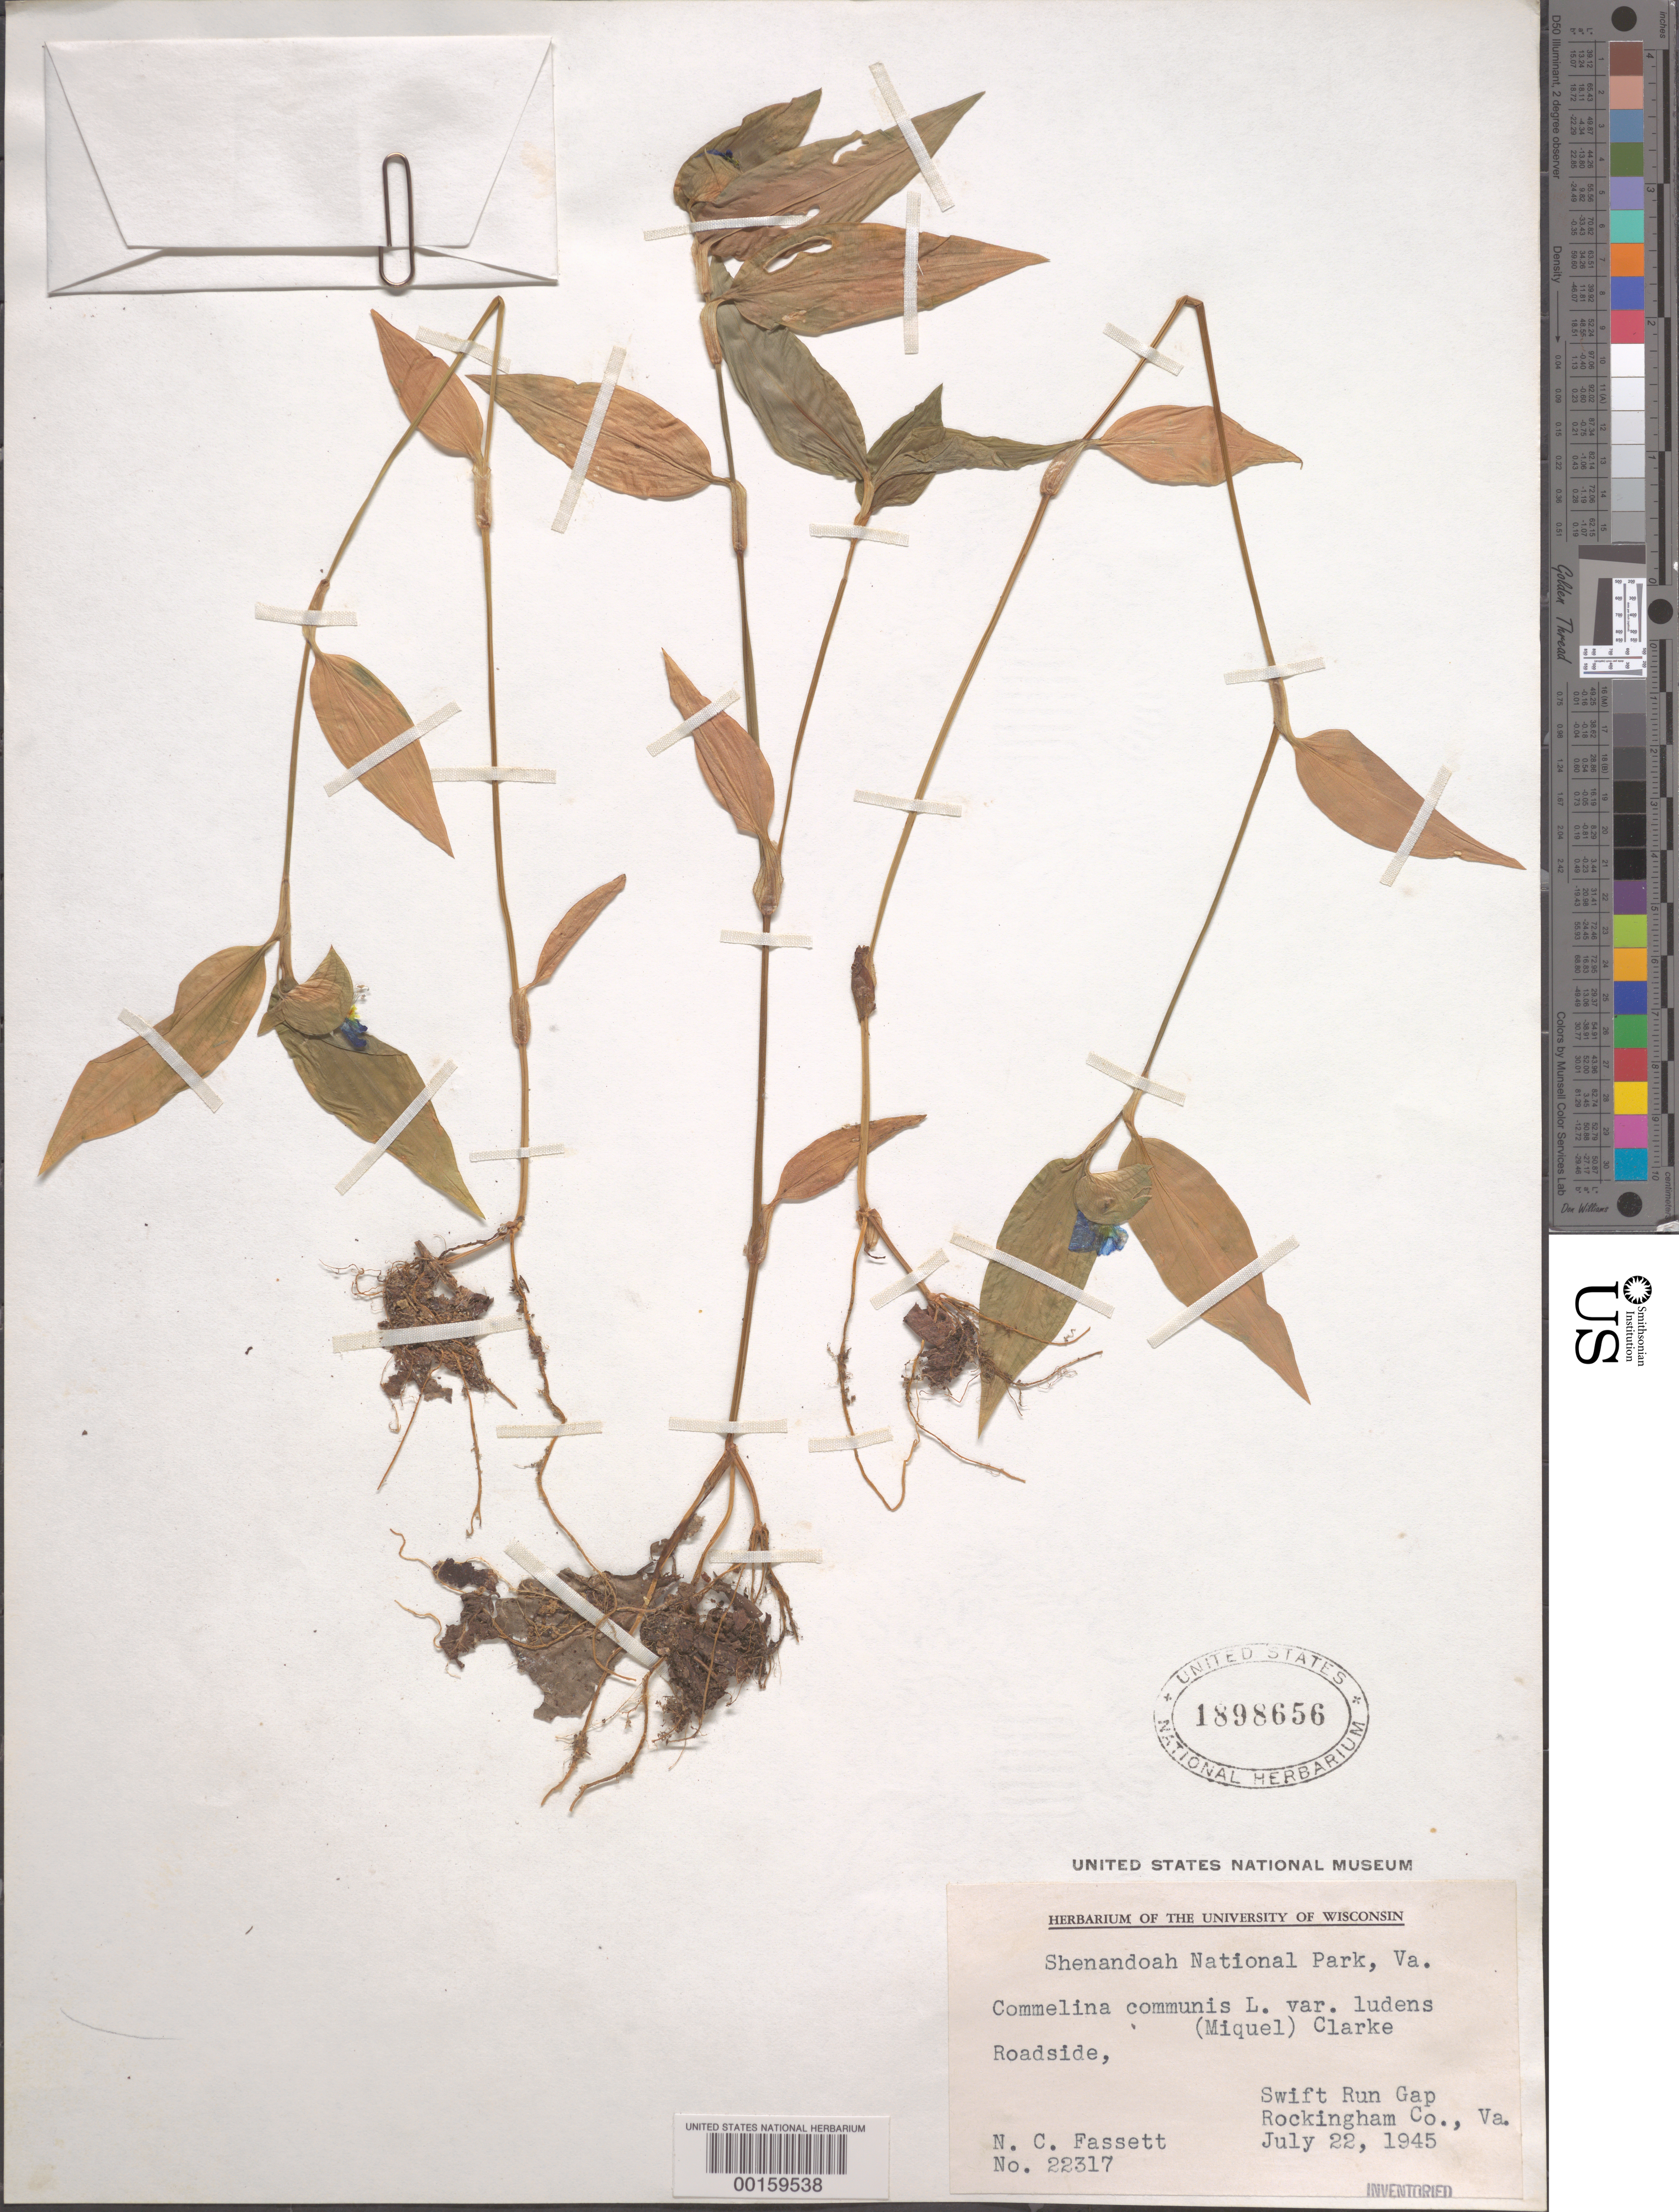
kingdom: Plantae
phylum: Tracheophyta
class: Liliopsida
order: Commelinales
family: Commelinaceae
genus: Commelina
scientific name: Commelina communis var. ludens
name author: (Miq.) C.B. Clarke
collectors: N. C. Fassett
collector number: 22317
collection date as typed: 22 Jul 1945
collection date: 1945-07-22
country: United States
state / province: Virginia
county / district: Rockingham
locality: Shen. nat. pk., swift run gap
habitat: Roadside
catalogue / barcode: US 1898656